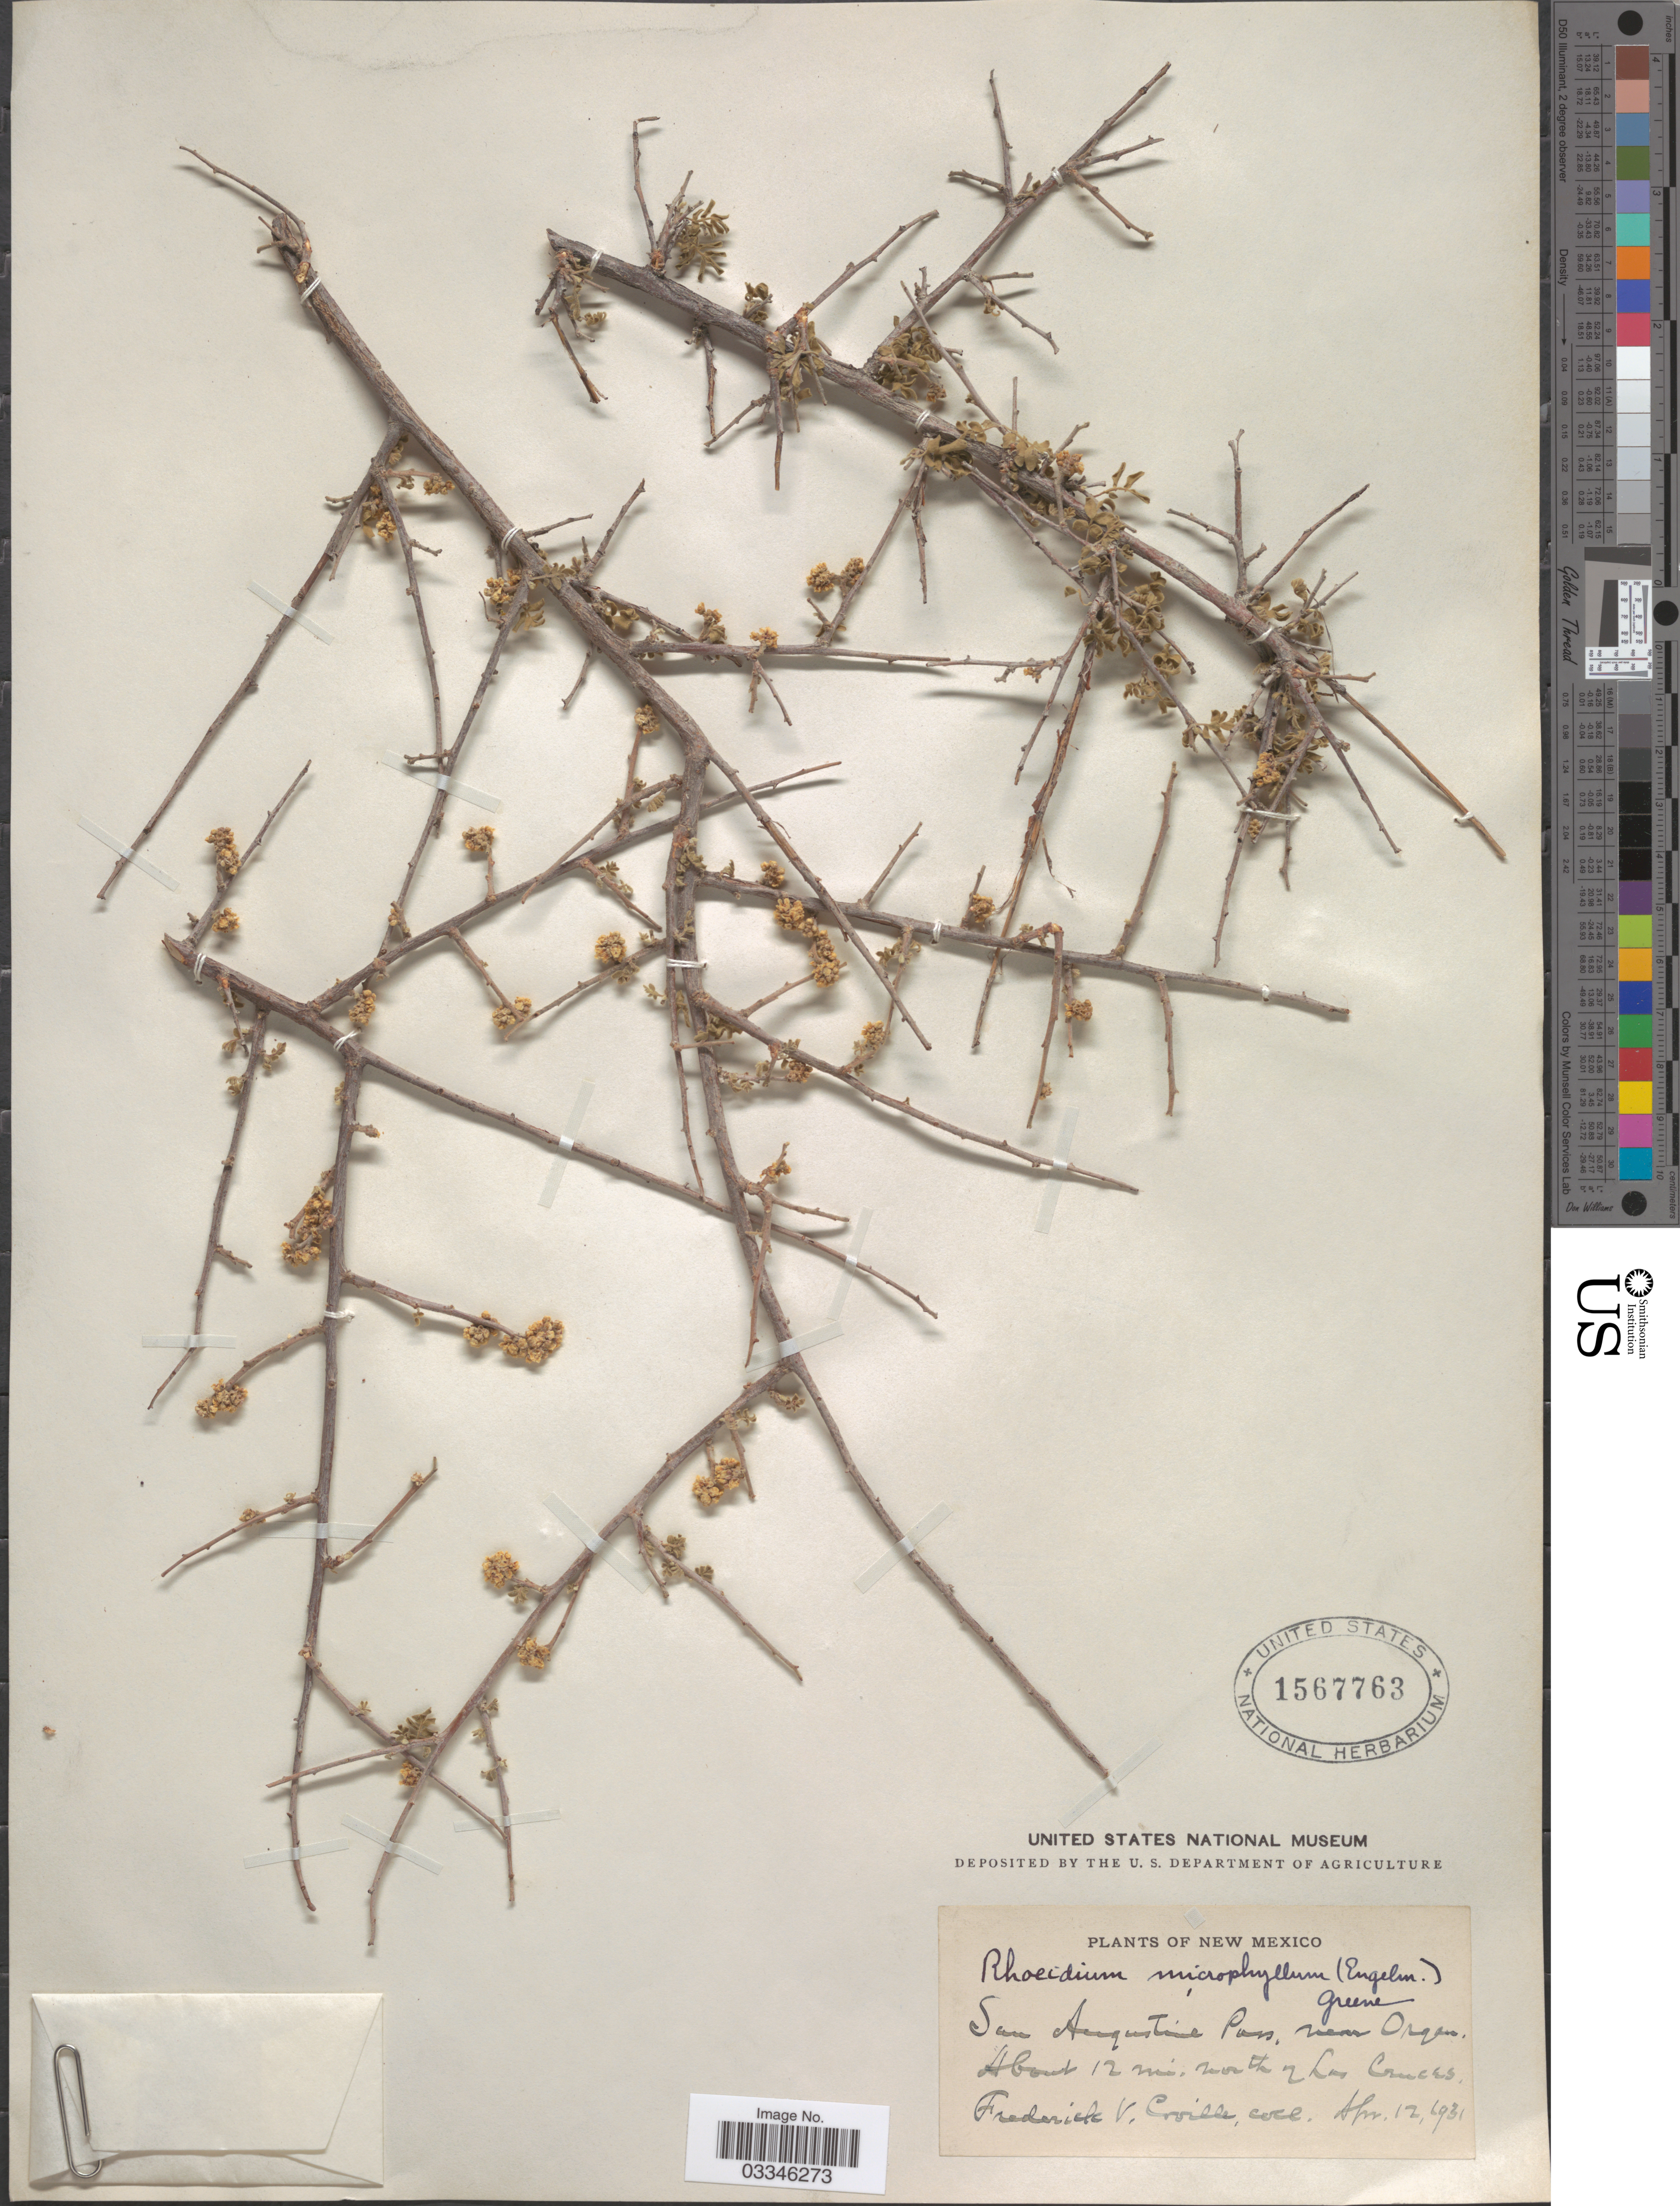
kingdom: Plantae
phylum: Tracheophyta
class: Magnoliopsida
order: Sapindales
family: Anacardiaceae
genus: Rhus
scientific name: Rhus microphylla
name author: Engelm.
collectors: F. V. Coville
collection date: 1931-04-12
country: United States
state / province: New Mexico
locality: San Augustine Pass, near Organ. About 12 mi. north of Las Cruces.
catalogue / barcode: US 1567763